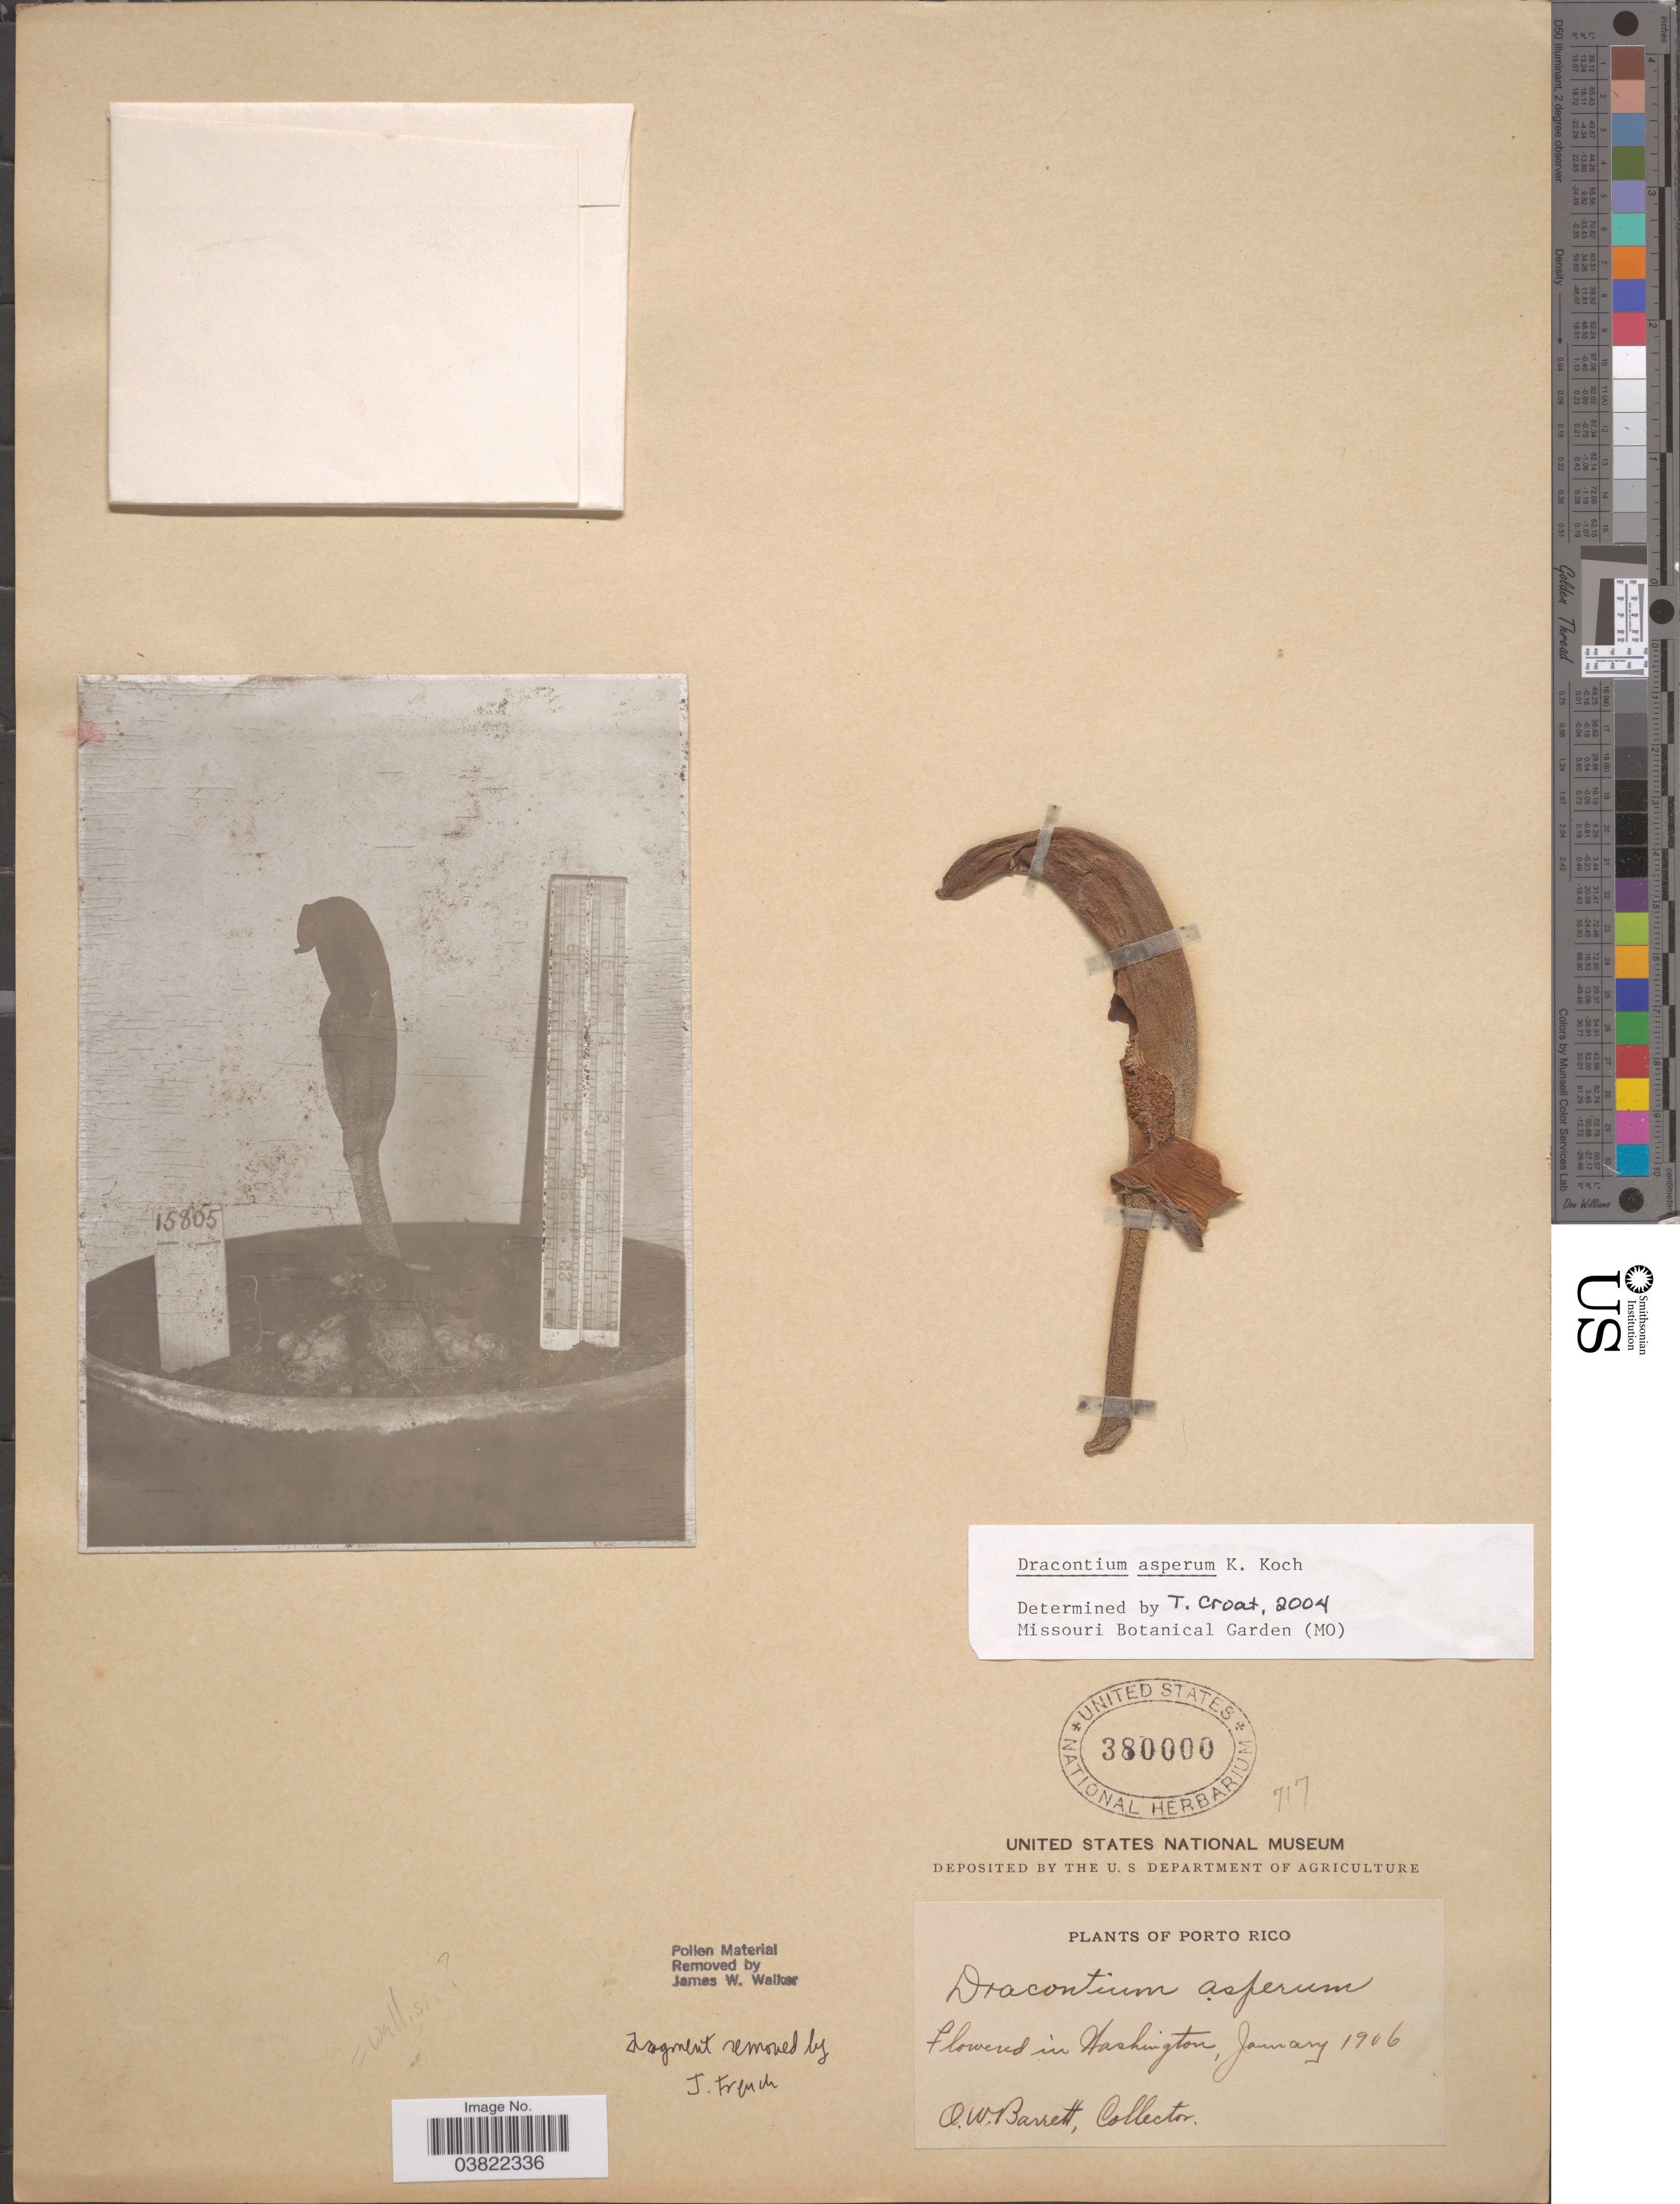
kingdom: Plantae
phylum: Tracheophyta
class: Liliopsida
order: Alismatales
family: Araceae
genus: Dracontium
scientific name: Dracontium asperum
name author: K. Koch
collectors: O. Barrett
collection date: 1906-01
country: United States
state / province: Washington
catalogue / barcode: US 380000